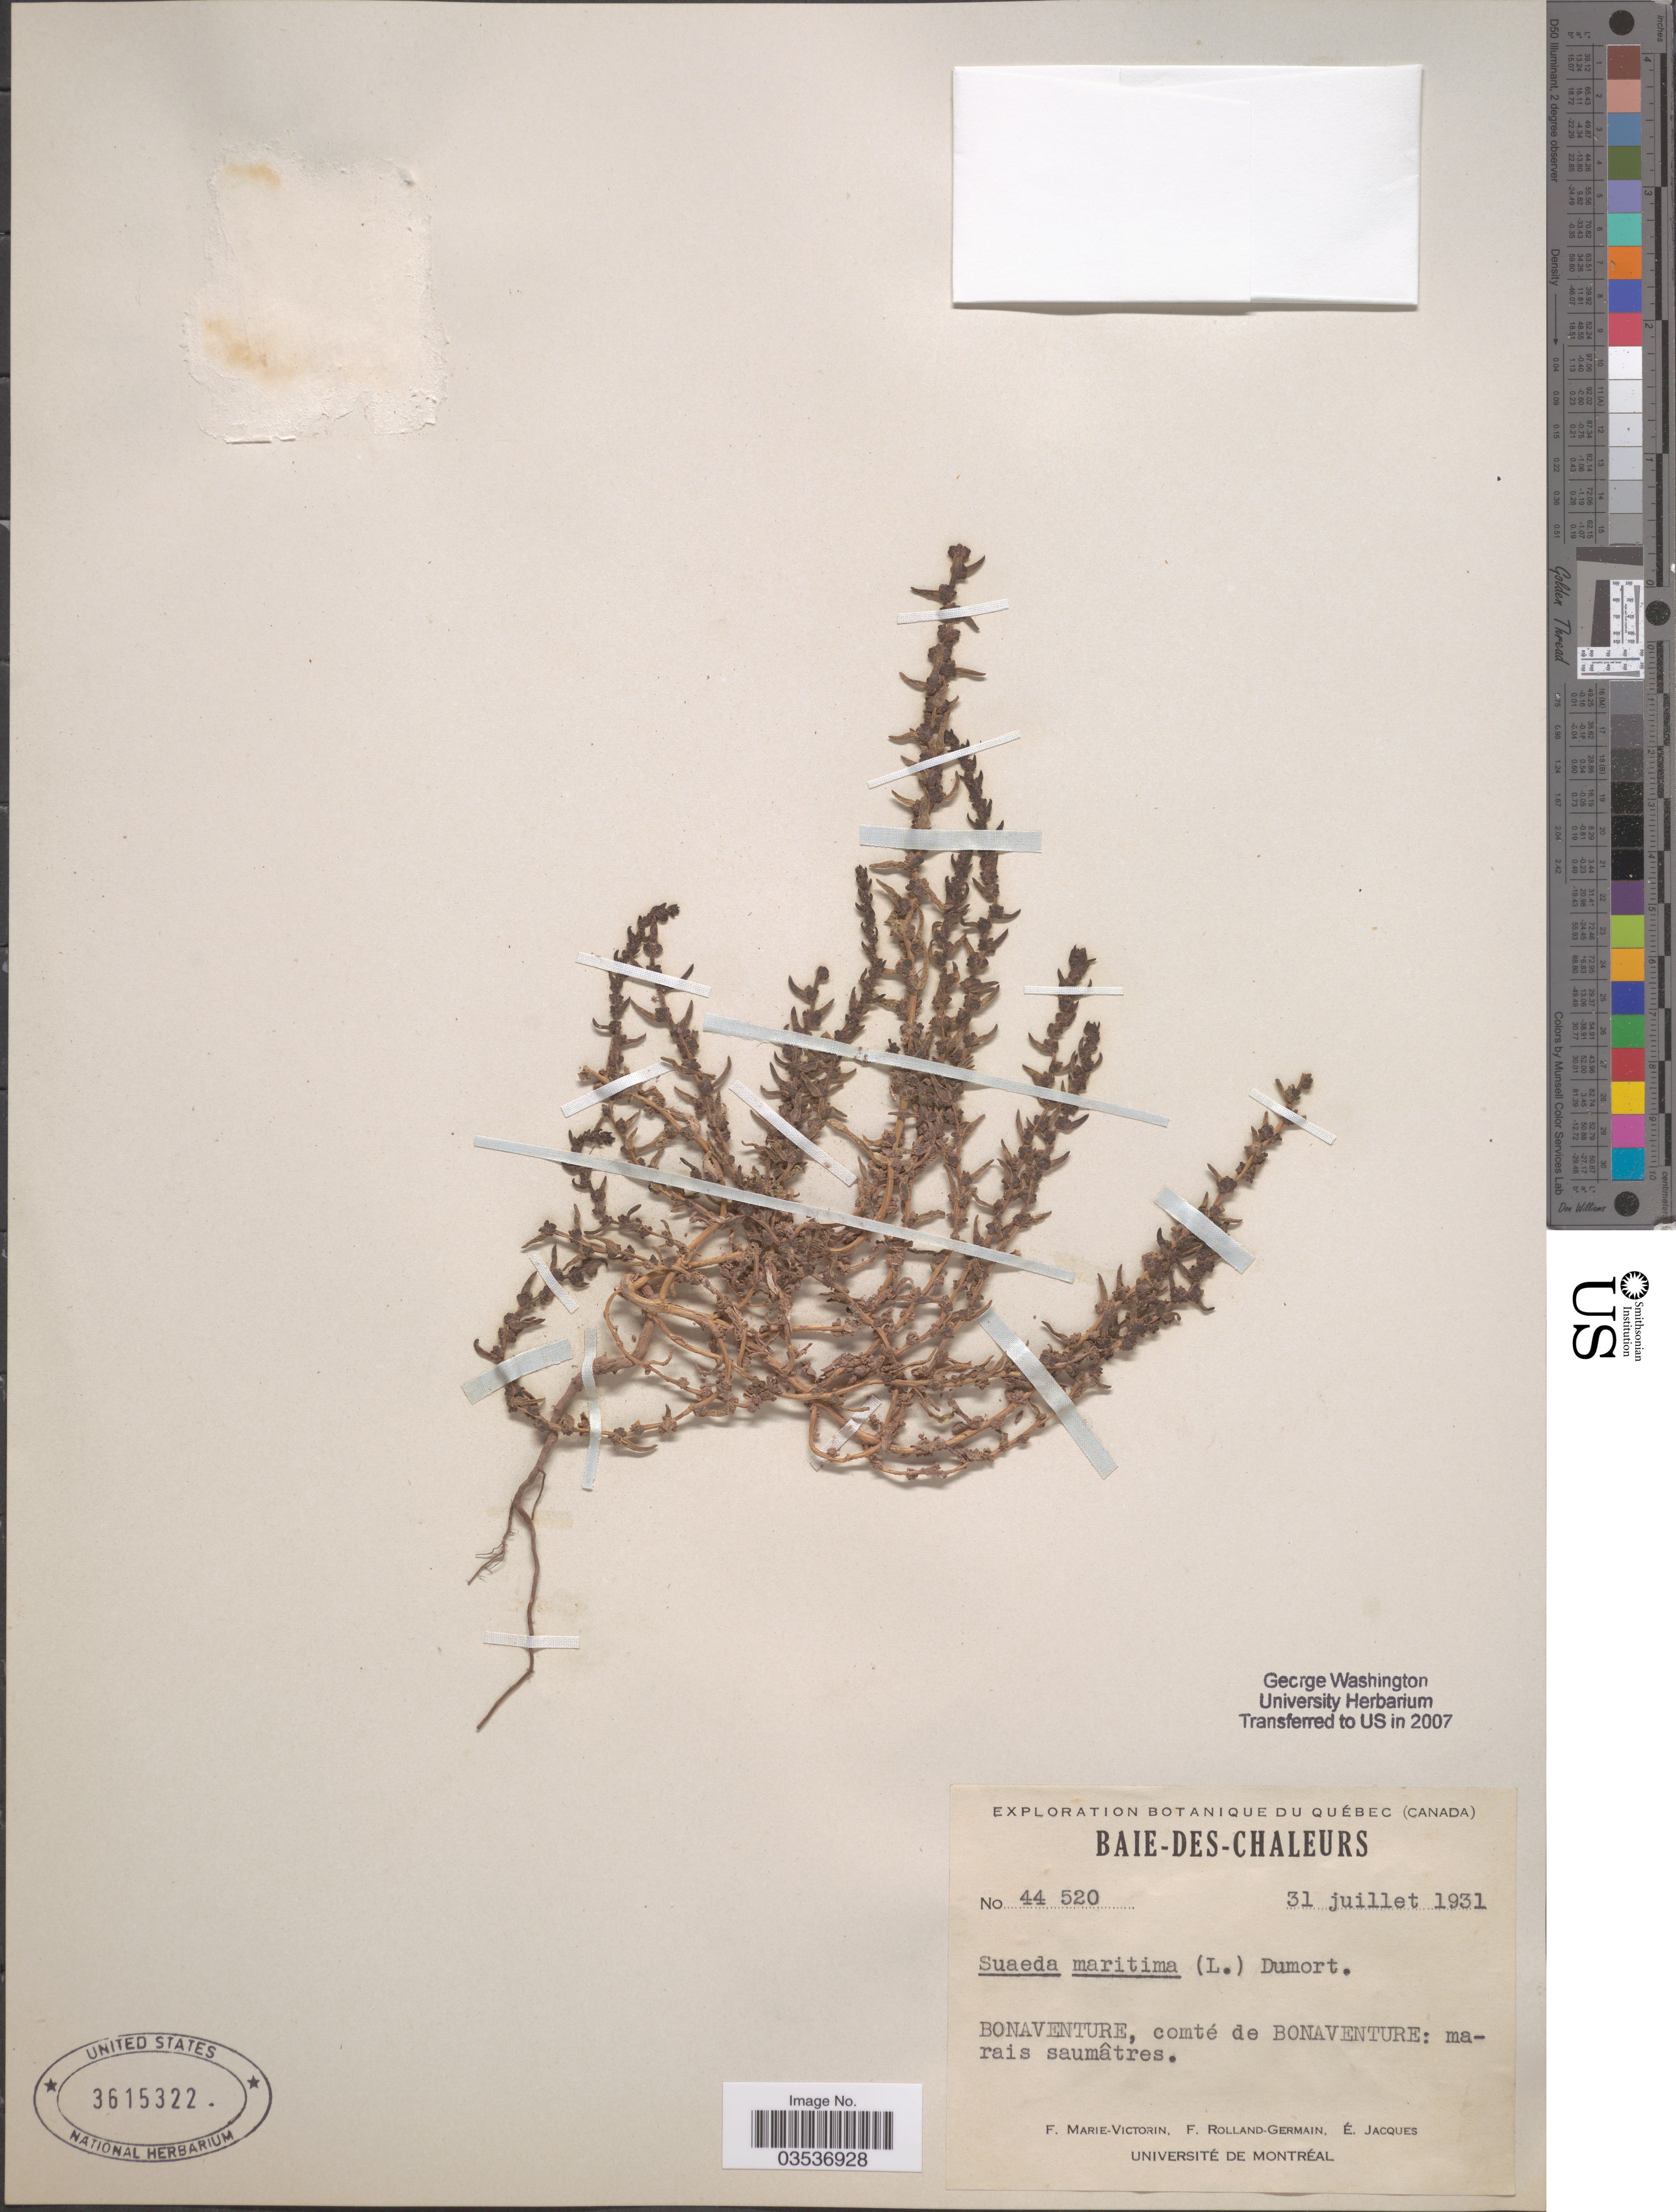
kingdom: Plantae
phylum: Tracheophyta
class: Magnoliopsida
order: Caryophyllales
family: Amaranthaceae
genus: Suaeda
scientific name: Suaeda maritima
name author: (L.) Dumort.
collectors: F. Marie-Victorin, Rolland-Germain & E. Jacques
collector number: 44520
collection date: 1931-07-31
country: Canada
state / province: Quebec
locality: Baie-des-chaleurs. Bonaventure, comté de Bonaventure.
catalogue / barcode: US 3615322